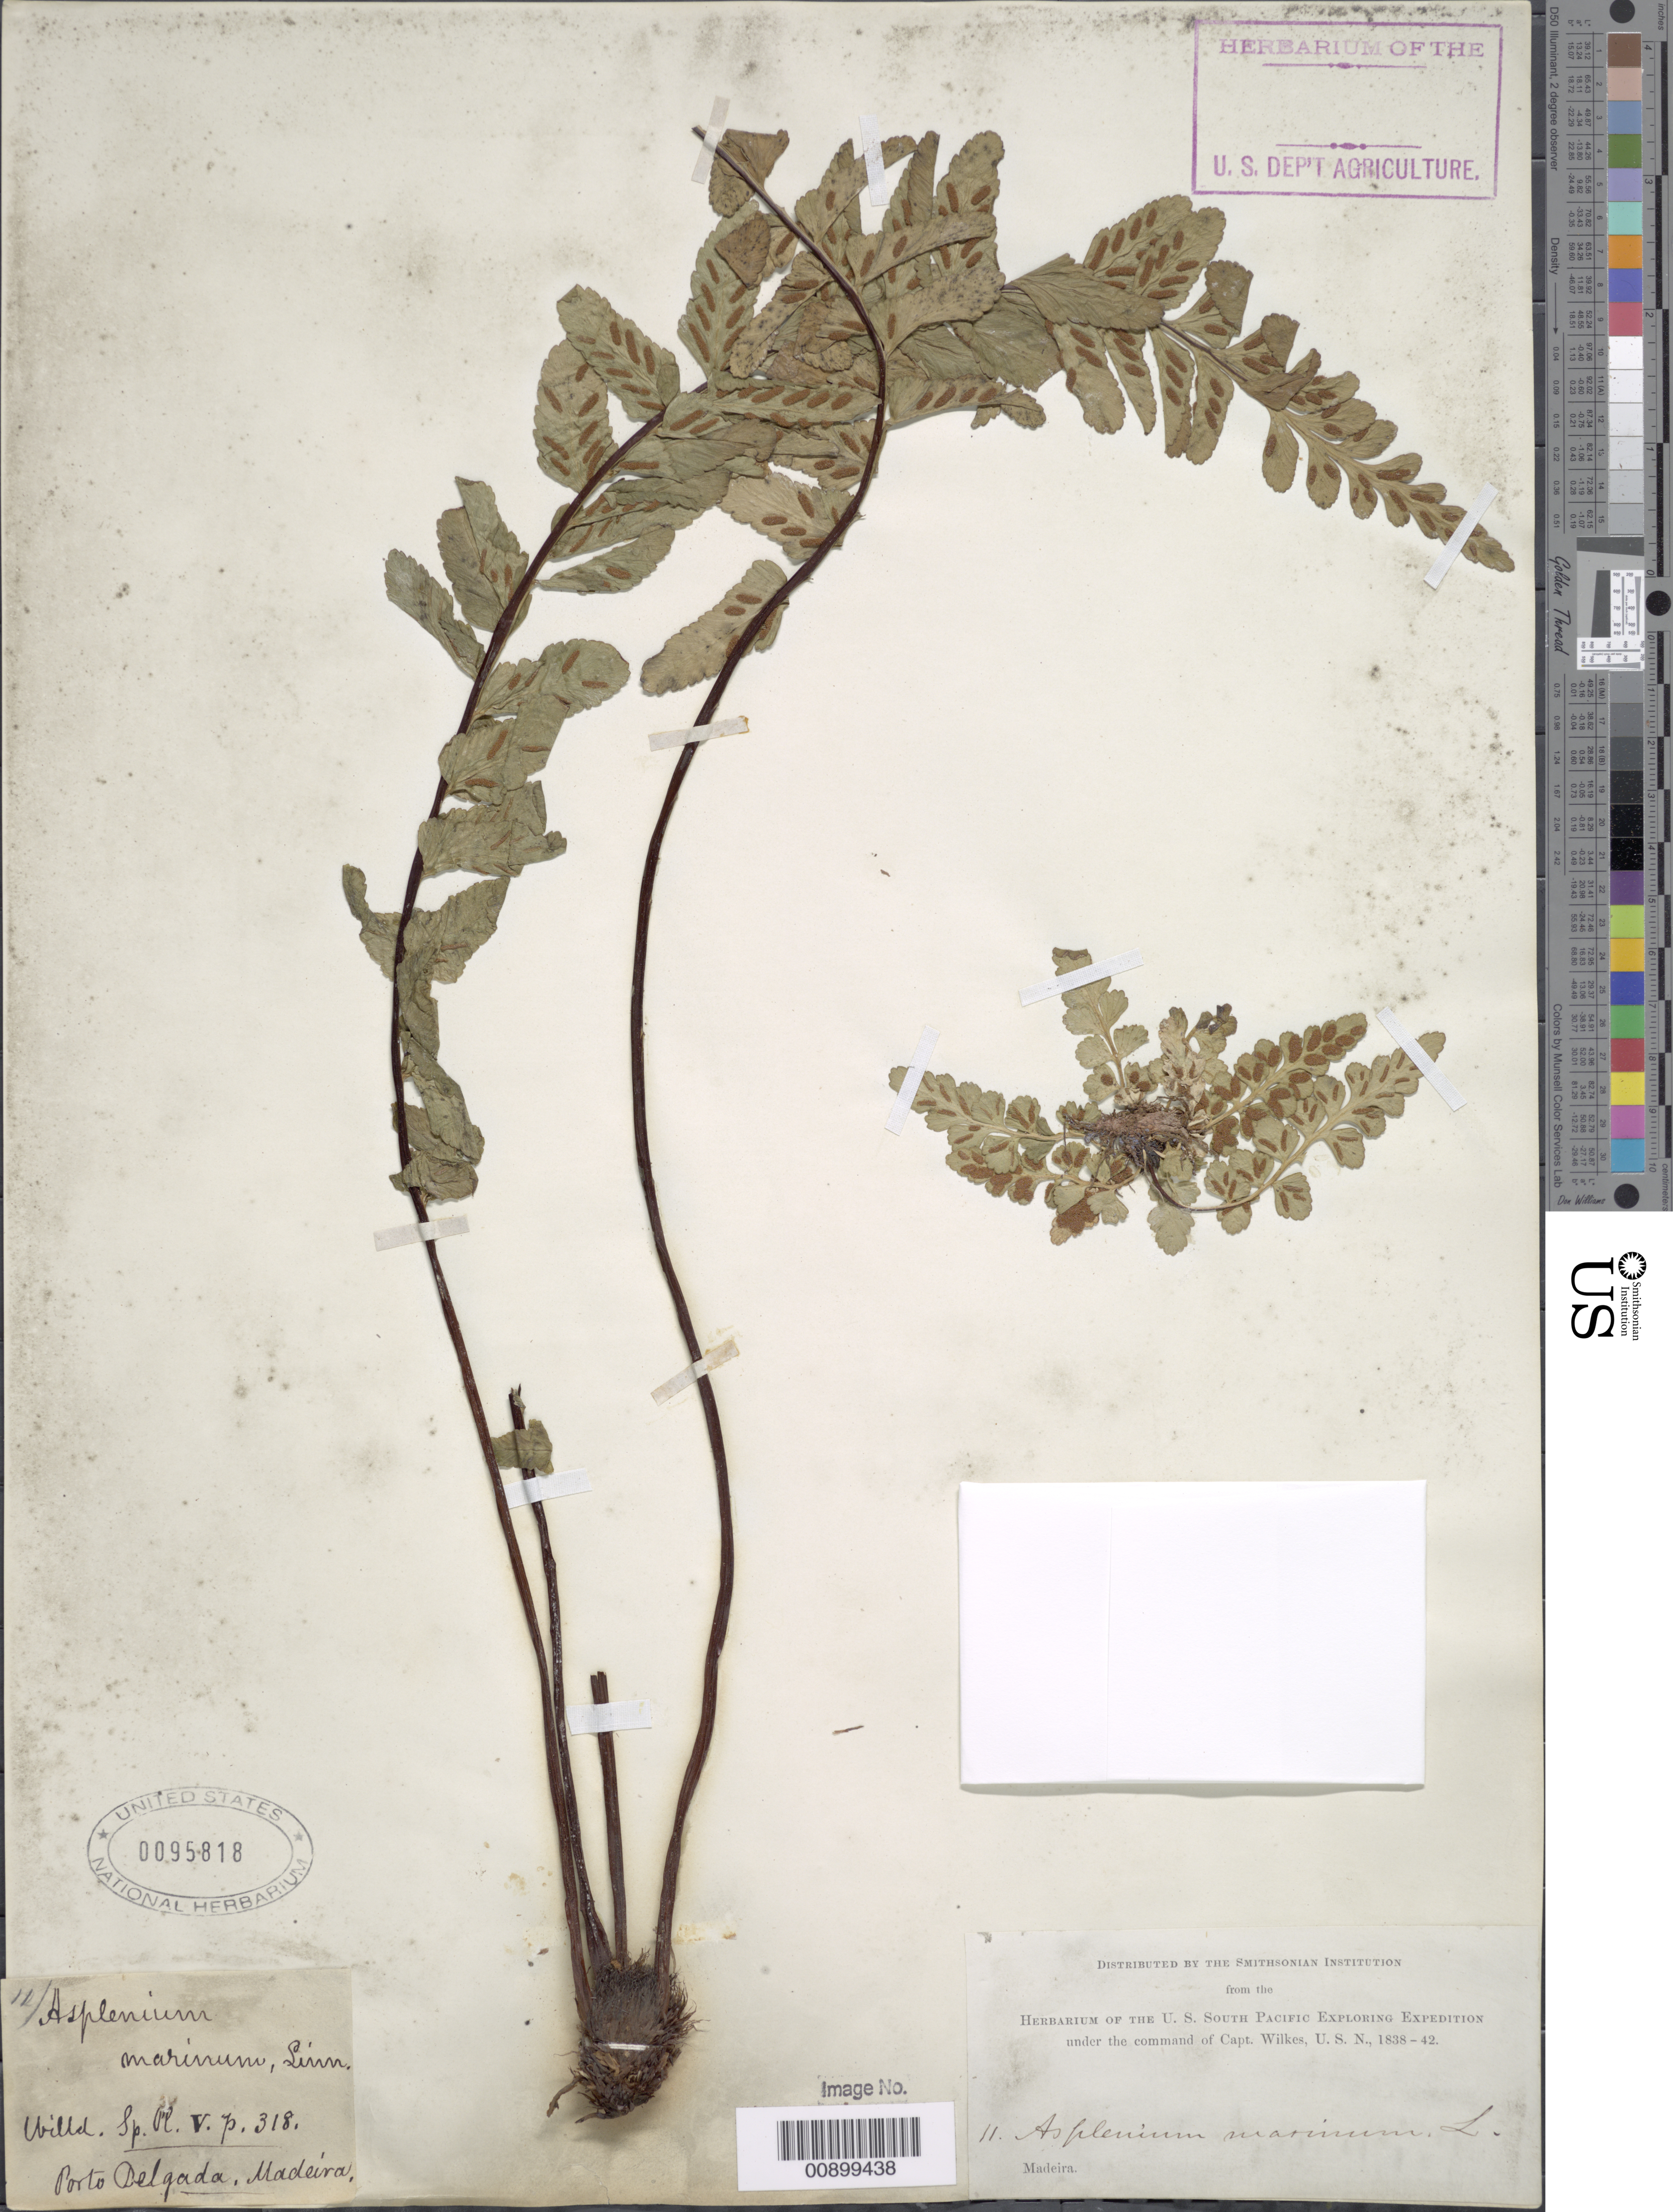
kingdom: Plantae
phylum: Tracheophyta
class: Polypodiopsida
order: Polypodiales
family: Aspleniaceae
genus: Asplenium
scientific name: Asplenium marinum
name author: L.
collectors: Wilkes Explor. Exped.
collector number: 11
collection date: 1838/1842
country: Portugal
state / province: Azores (Aut. Reg.)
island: São Miguel Island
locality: Ponta Delgada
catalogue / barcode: US 95818